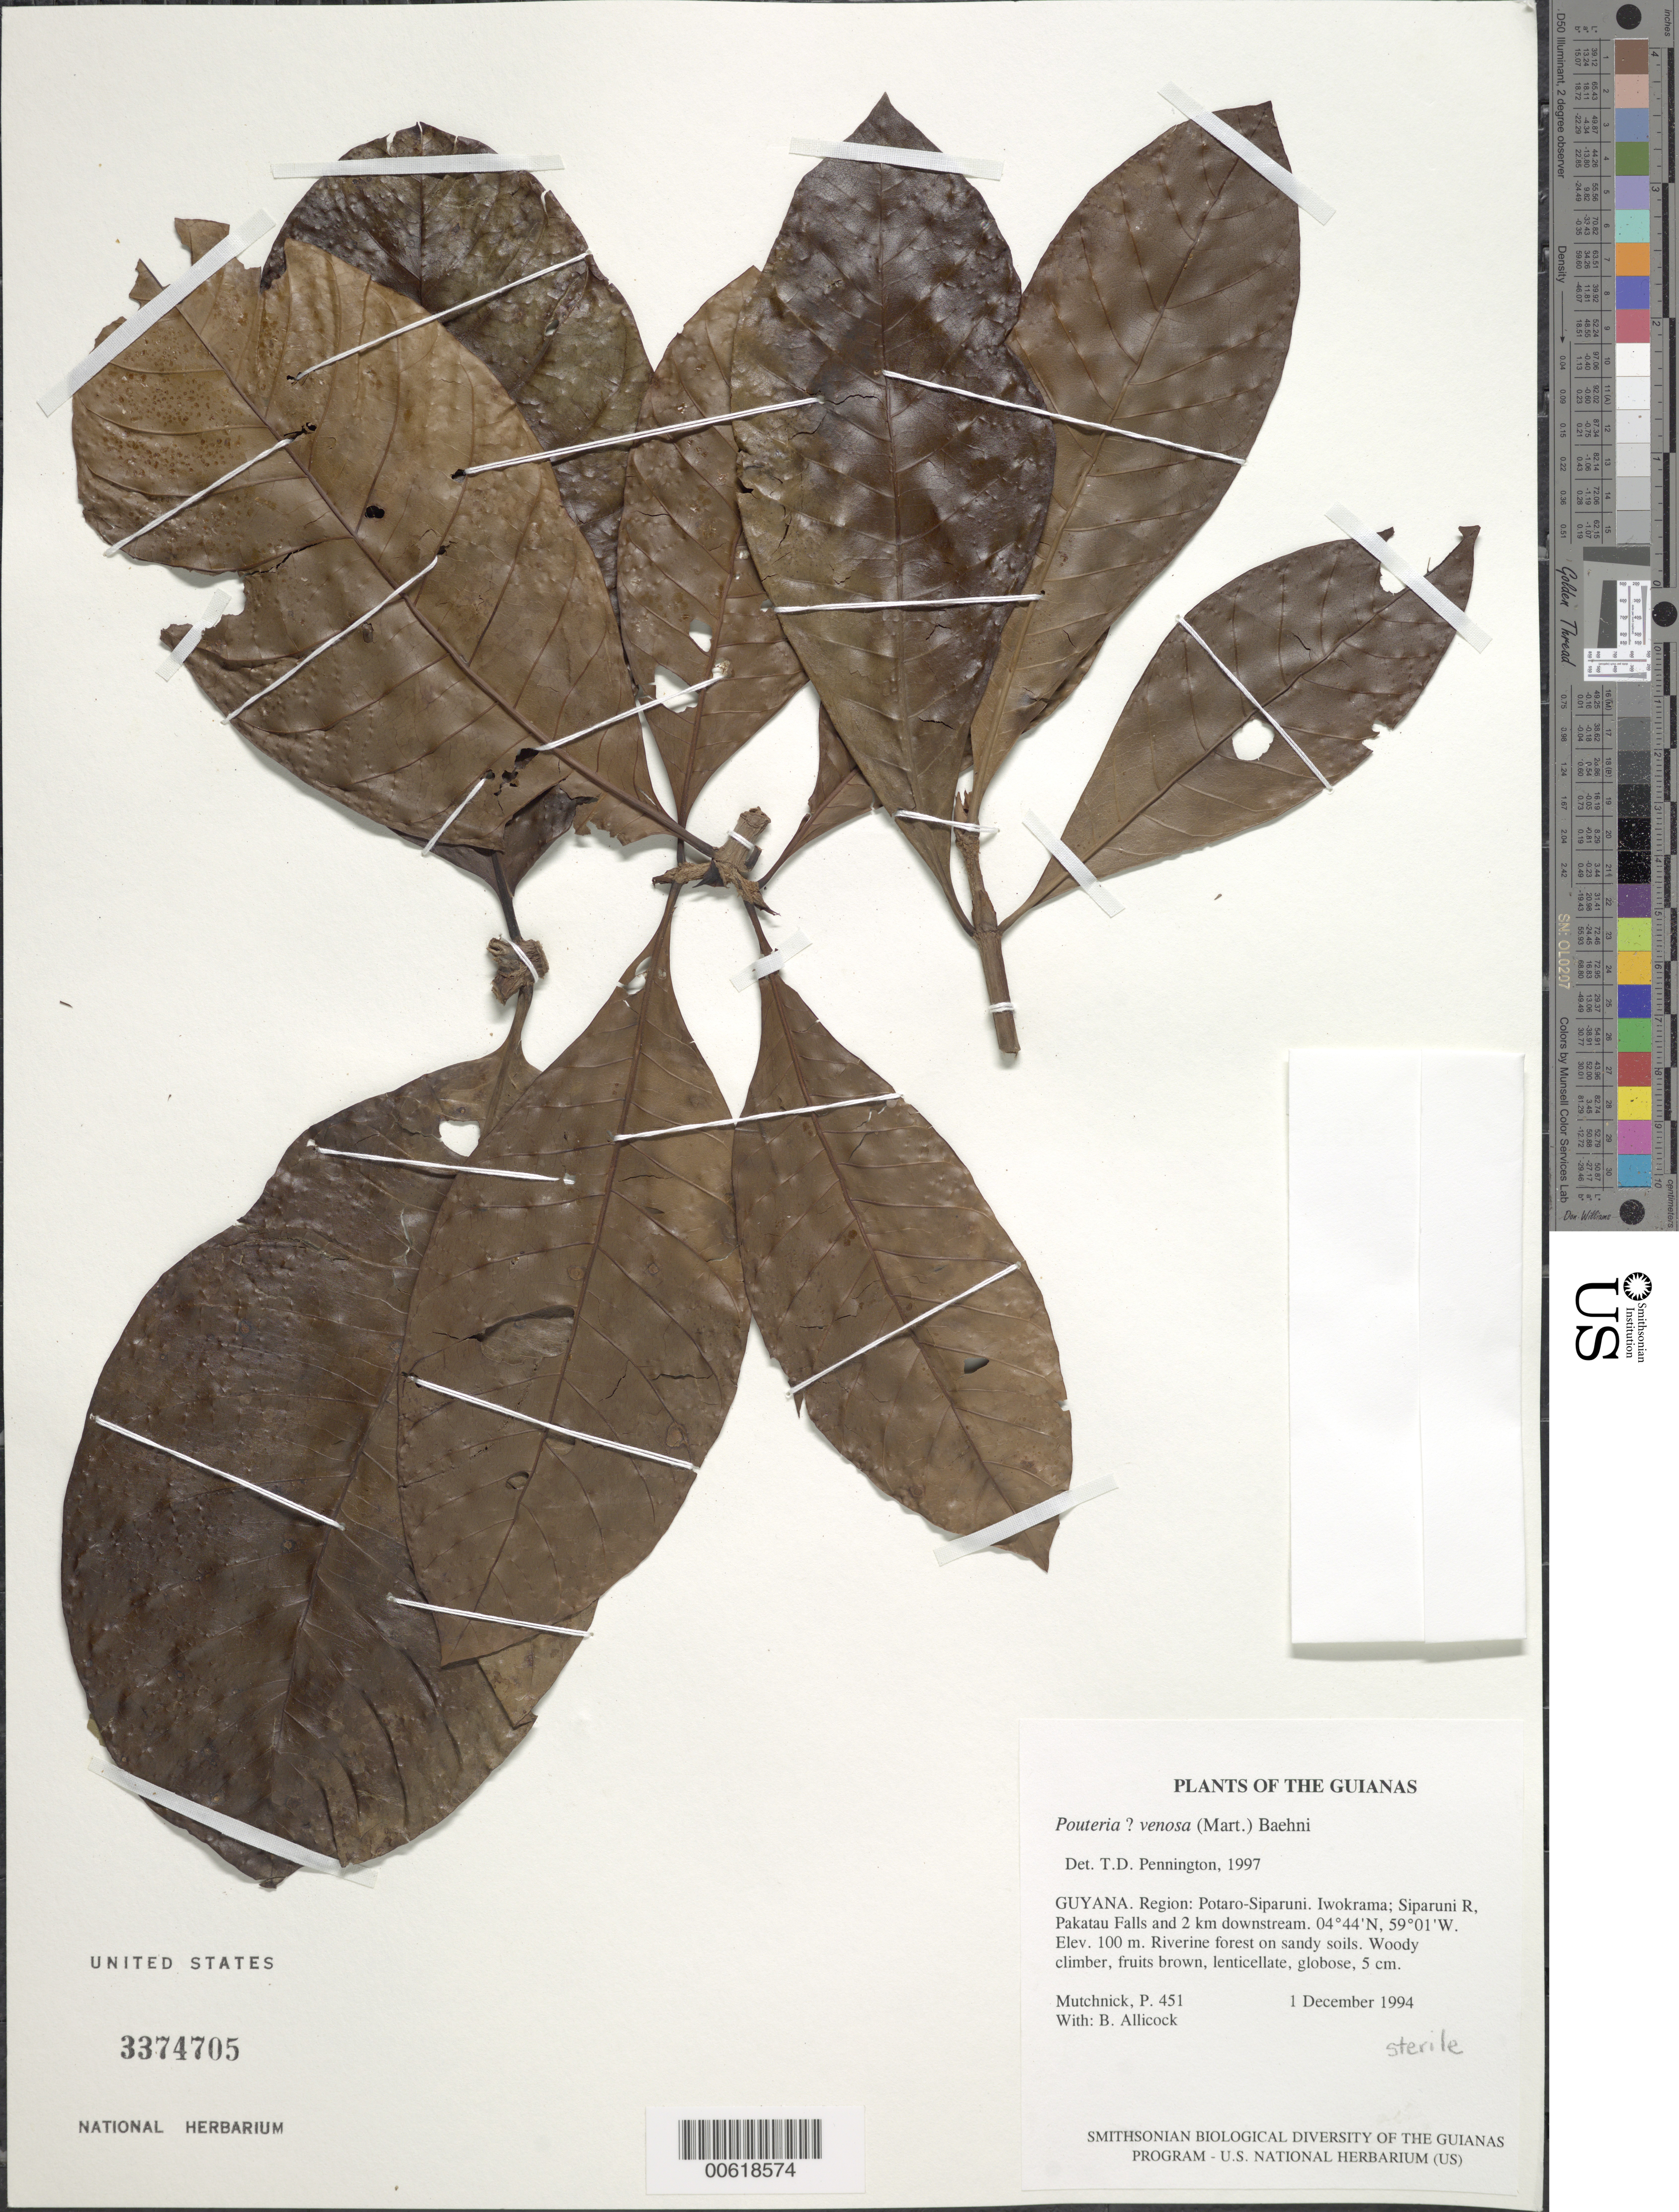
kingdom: Plantae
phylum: Tracheophyta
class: Magnoliopsida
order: Ericales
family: Sapotaceae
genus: Pouteria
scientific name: Pouteria venosa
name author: (Mart.) Baehni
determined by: Pennington, T. D., (K)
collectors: P. Mutchnick & B. Allicock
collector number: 451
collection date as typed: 1 December 1994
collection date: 1994-12-01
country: Guyana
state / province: Potaro-Siparuni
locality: Iwokrama; Siparuni R, Pakatau Falls and 2 km downstream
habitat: Riverine forest on sandy soils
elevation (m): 100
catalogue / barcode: US 3374705